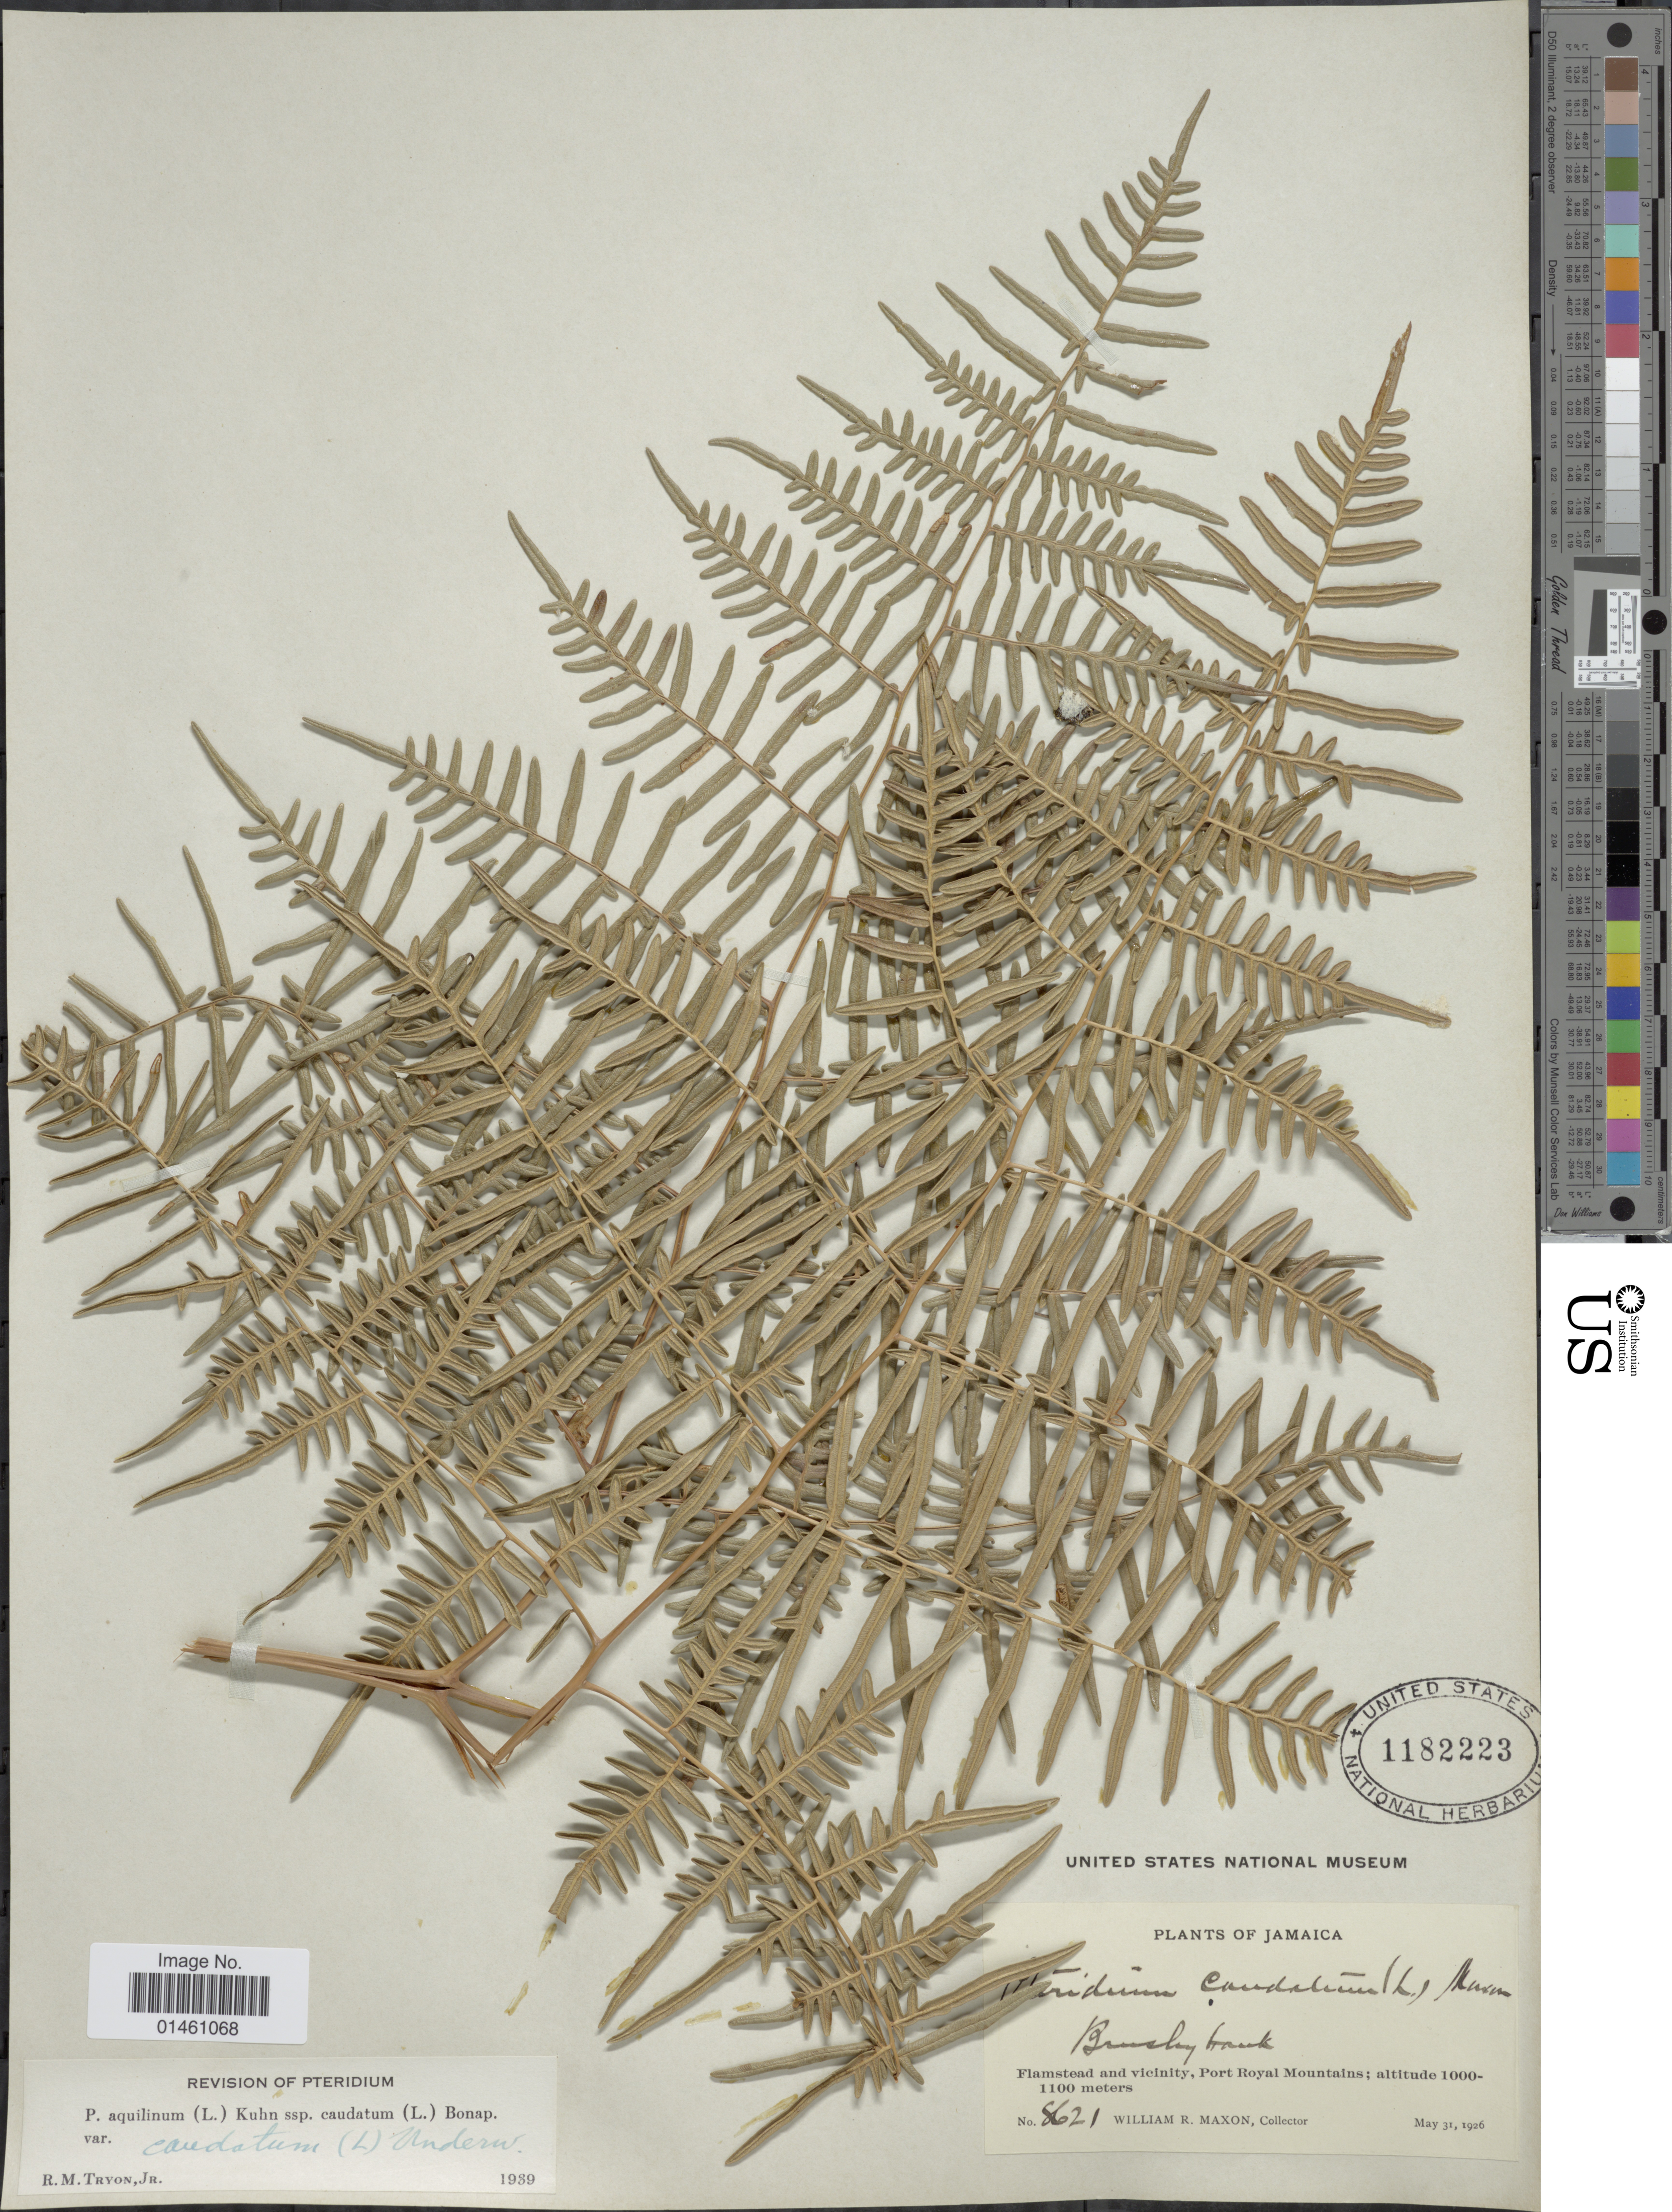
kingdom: Plantae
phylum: Tracheophyta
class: Polypodiopsida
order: Polypodiales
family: Dennstaedtiaceae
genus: Pteridium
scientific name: Pteridium caudatum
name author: (L.) Maxon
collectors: W. R. Maxon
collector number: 8621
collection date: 1926-05-31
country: Jamaica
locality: Flamstead and vicinity, Port Royal Mountains.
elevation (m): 1000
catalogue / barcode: US 1182223